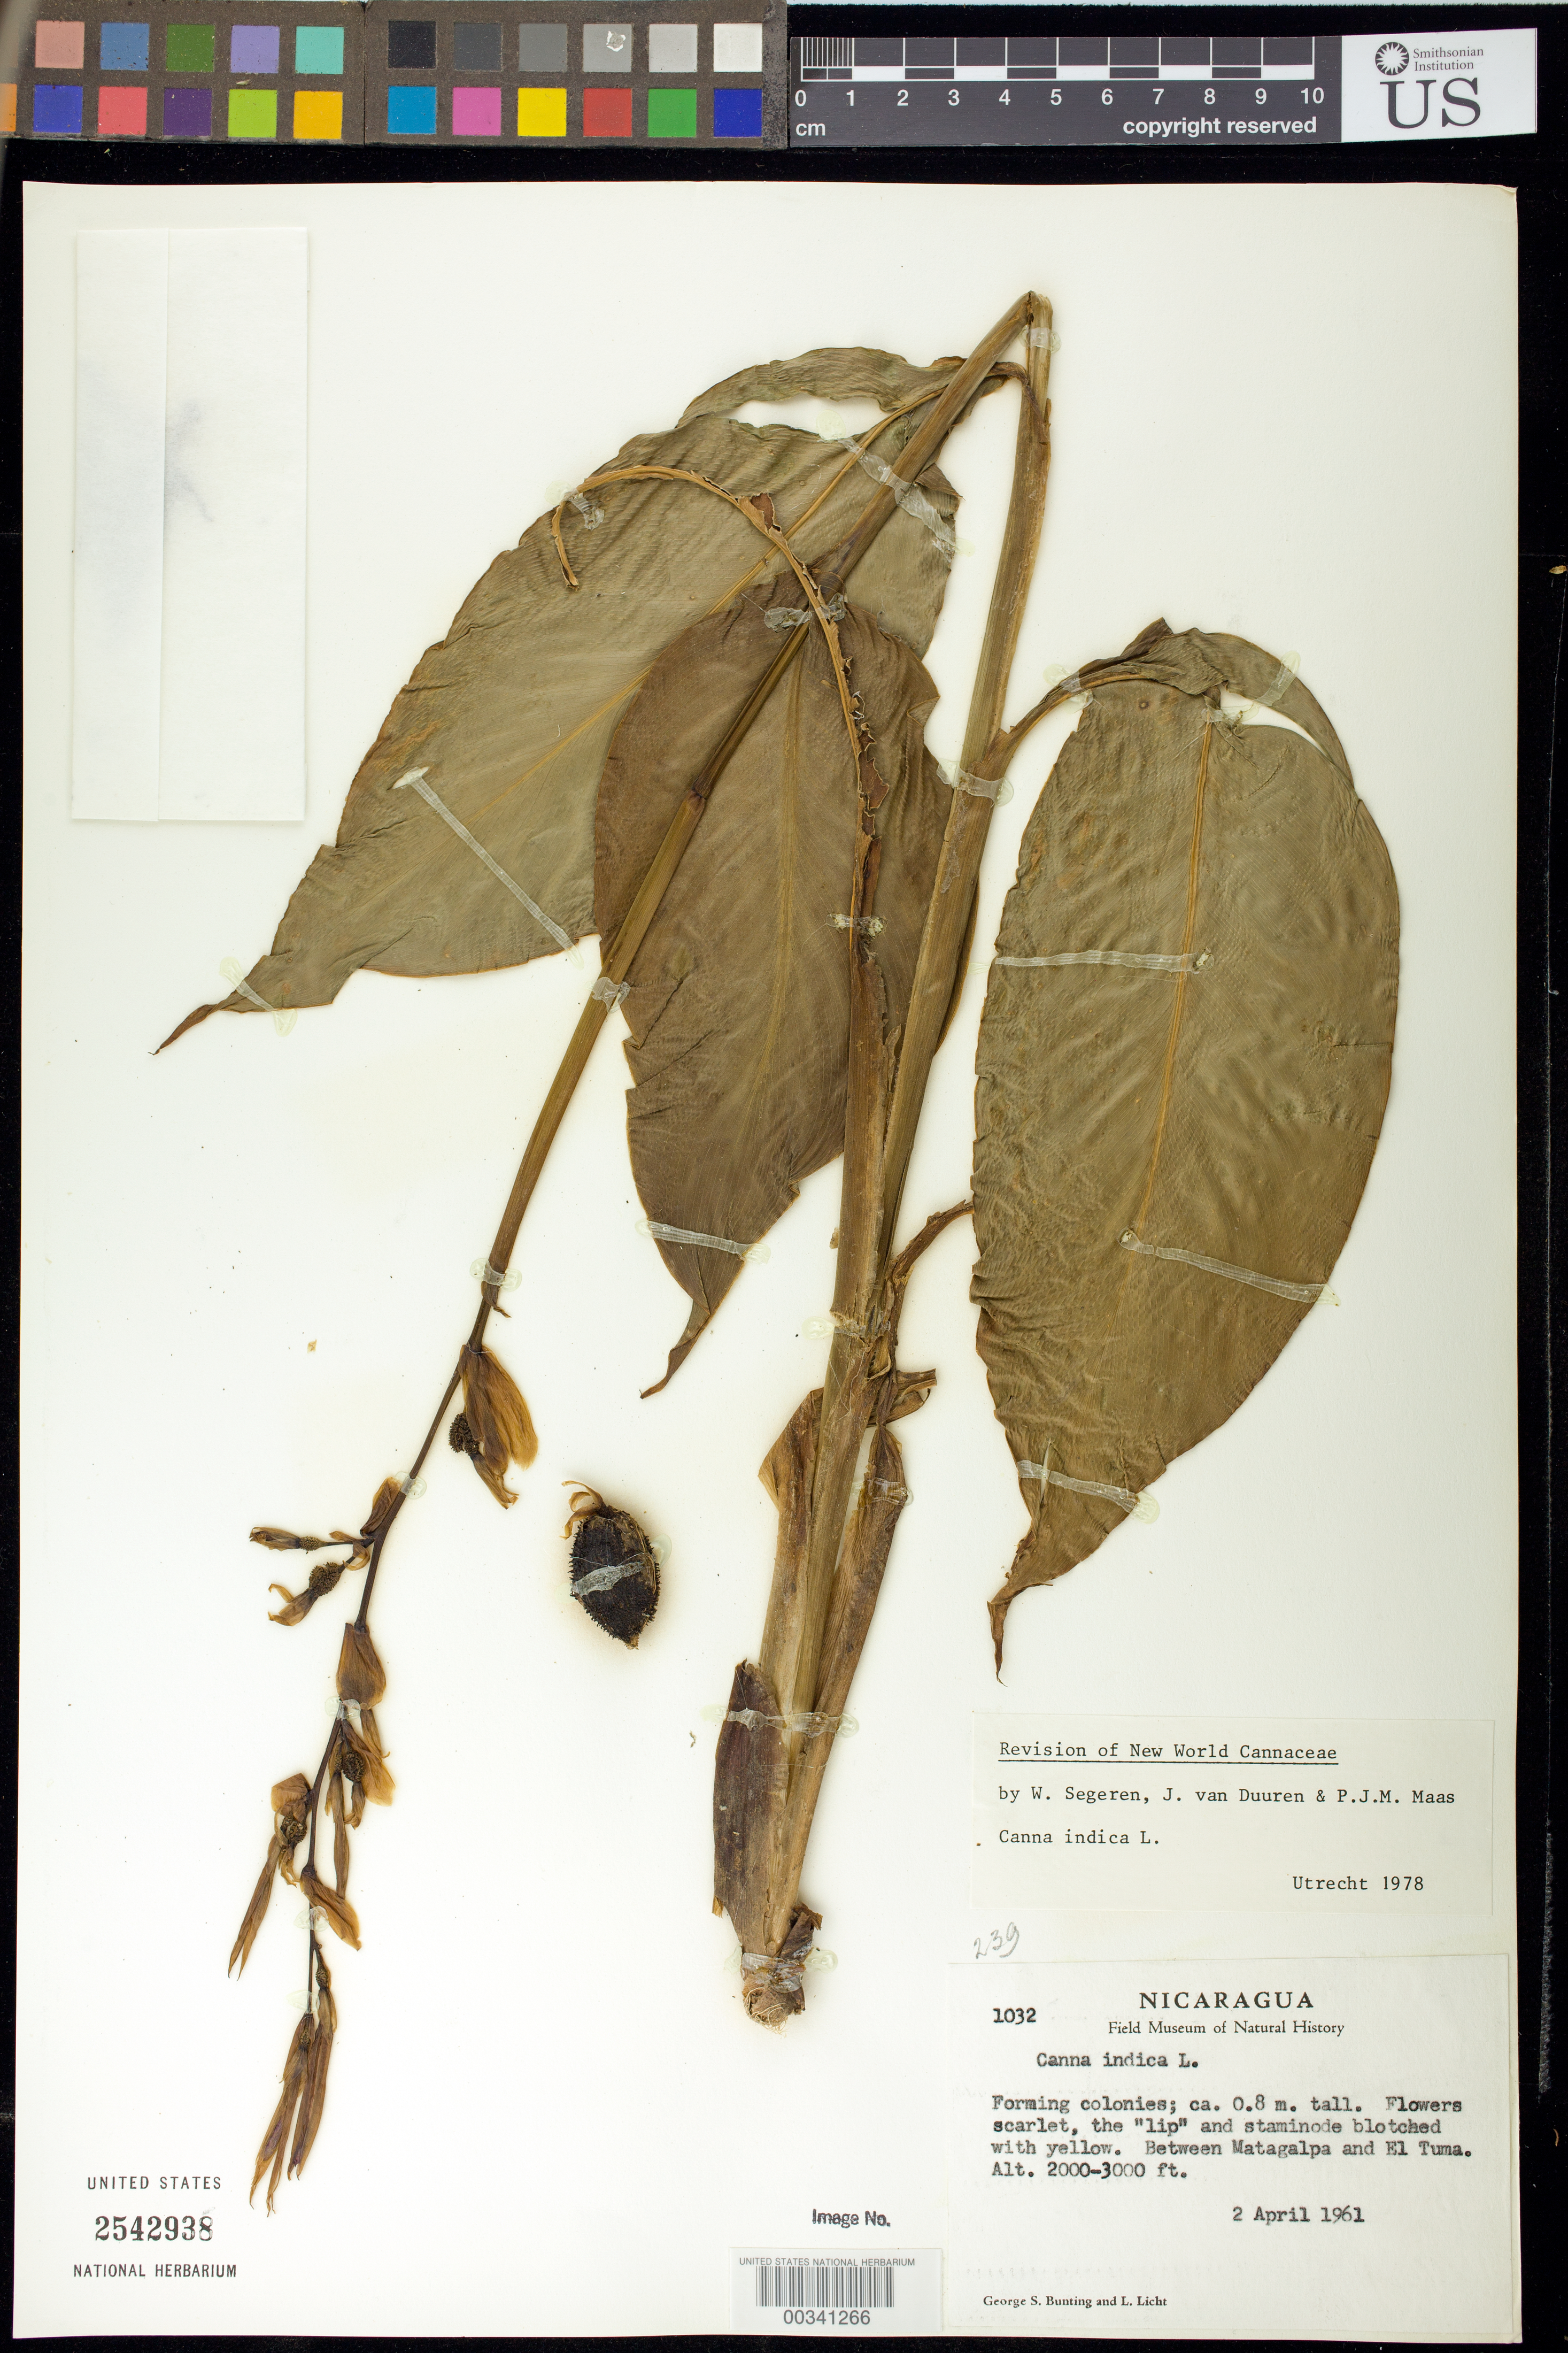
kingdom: Plantae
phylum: Tracheophyta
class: Liliopsida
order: Zingiberales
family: Cannaceae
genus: Canna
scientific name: Canna indica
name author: L.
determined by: Segeren, W.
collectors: G. S. Bunting & L. Licht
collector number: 1032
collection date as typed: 02 Apr 1961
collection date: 1961-04-02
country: Nicaragua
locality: Between matagalpa and el tuma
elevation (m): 610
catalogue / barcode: US 2542938